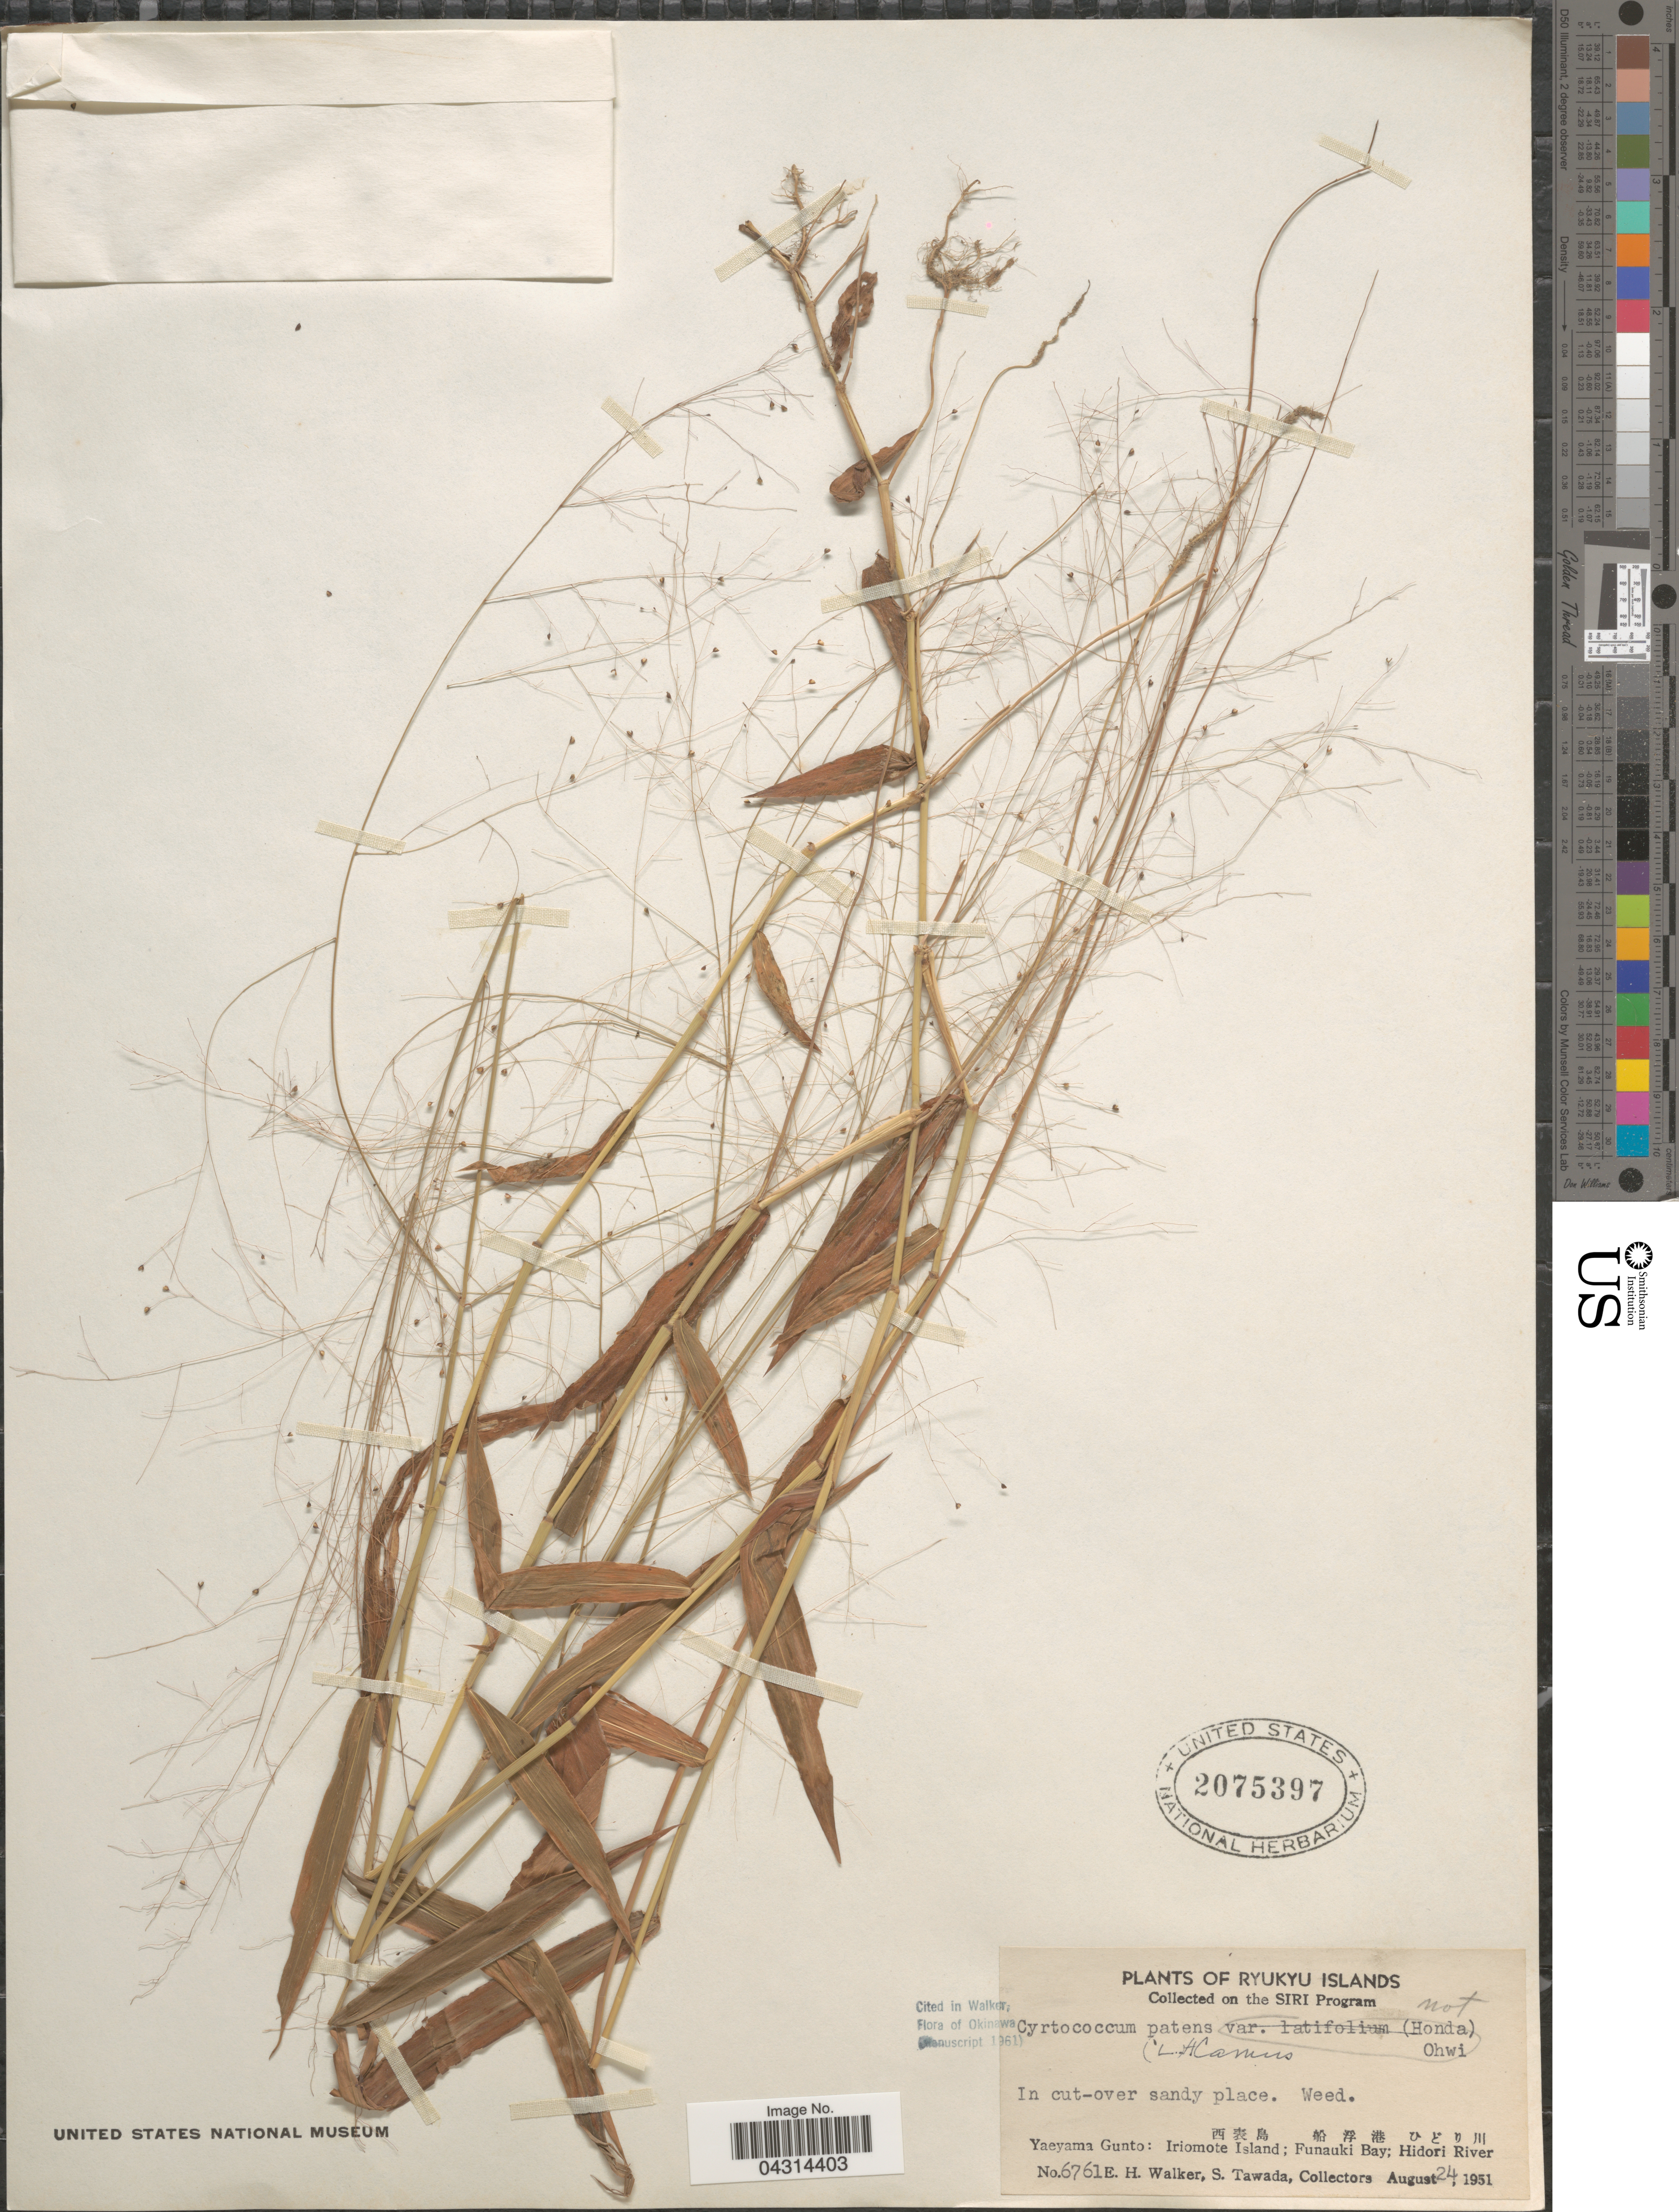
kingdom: Plantae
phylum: Tracheophyta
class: Liliopsida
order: Poales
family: Poaceae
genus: Cyrtococcum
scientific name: Cyrtococcum patens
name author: (L.) A. Camus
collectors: E. H. Walker & S. Tawada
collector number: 6761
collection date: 1951-08-24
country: Japan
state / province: Okinawa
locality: Ryukyu Islands. Yaeyama Gunto: Iriomote Island; Funauki Bay; Hidori River.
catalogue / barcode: US 2075397